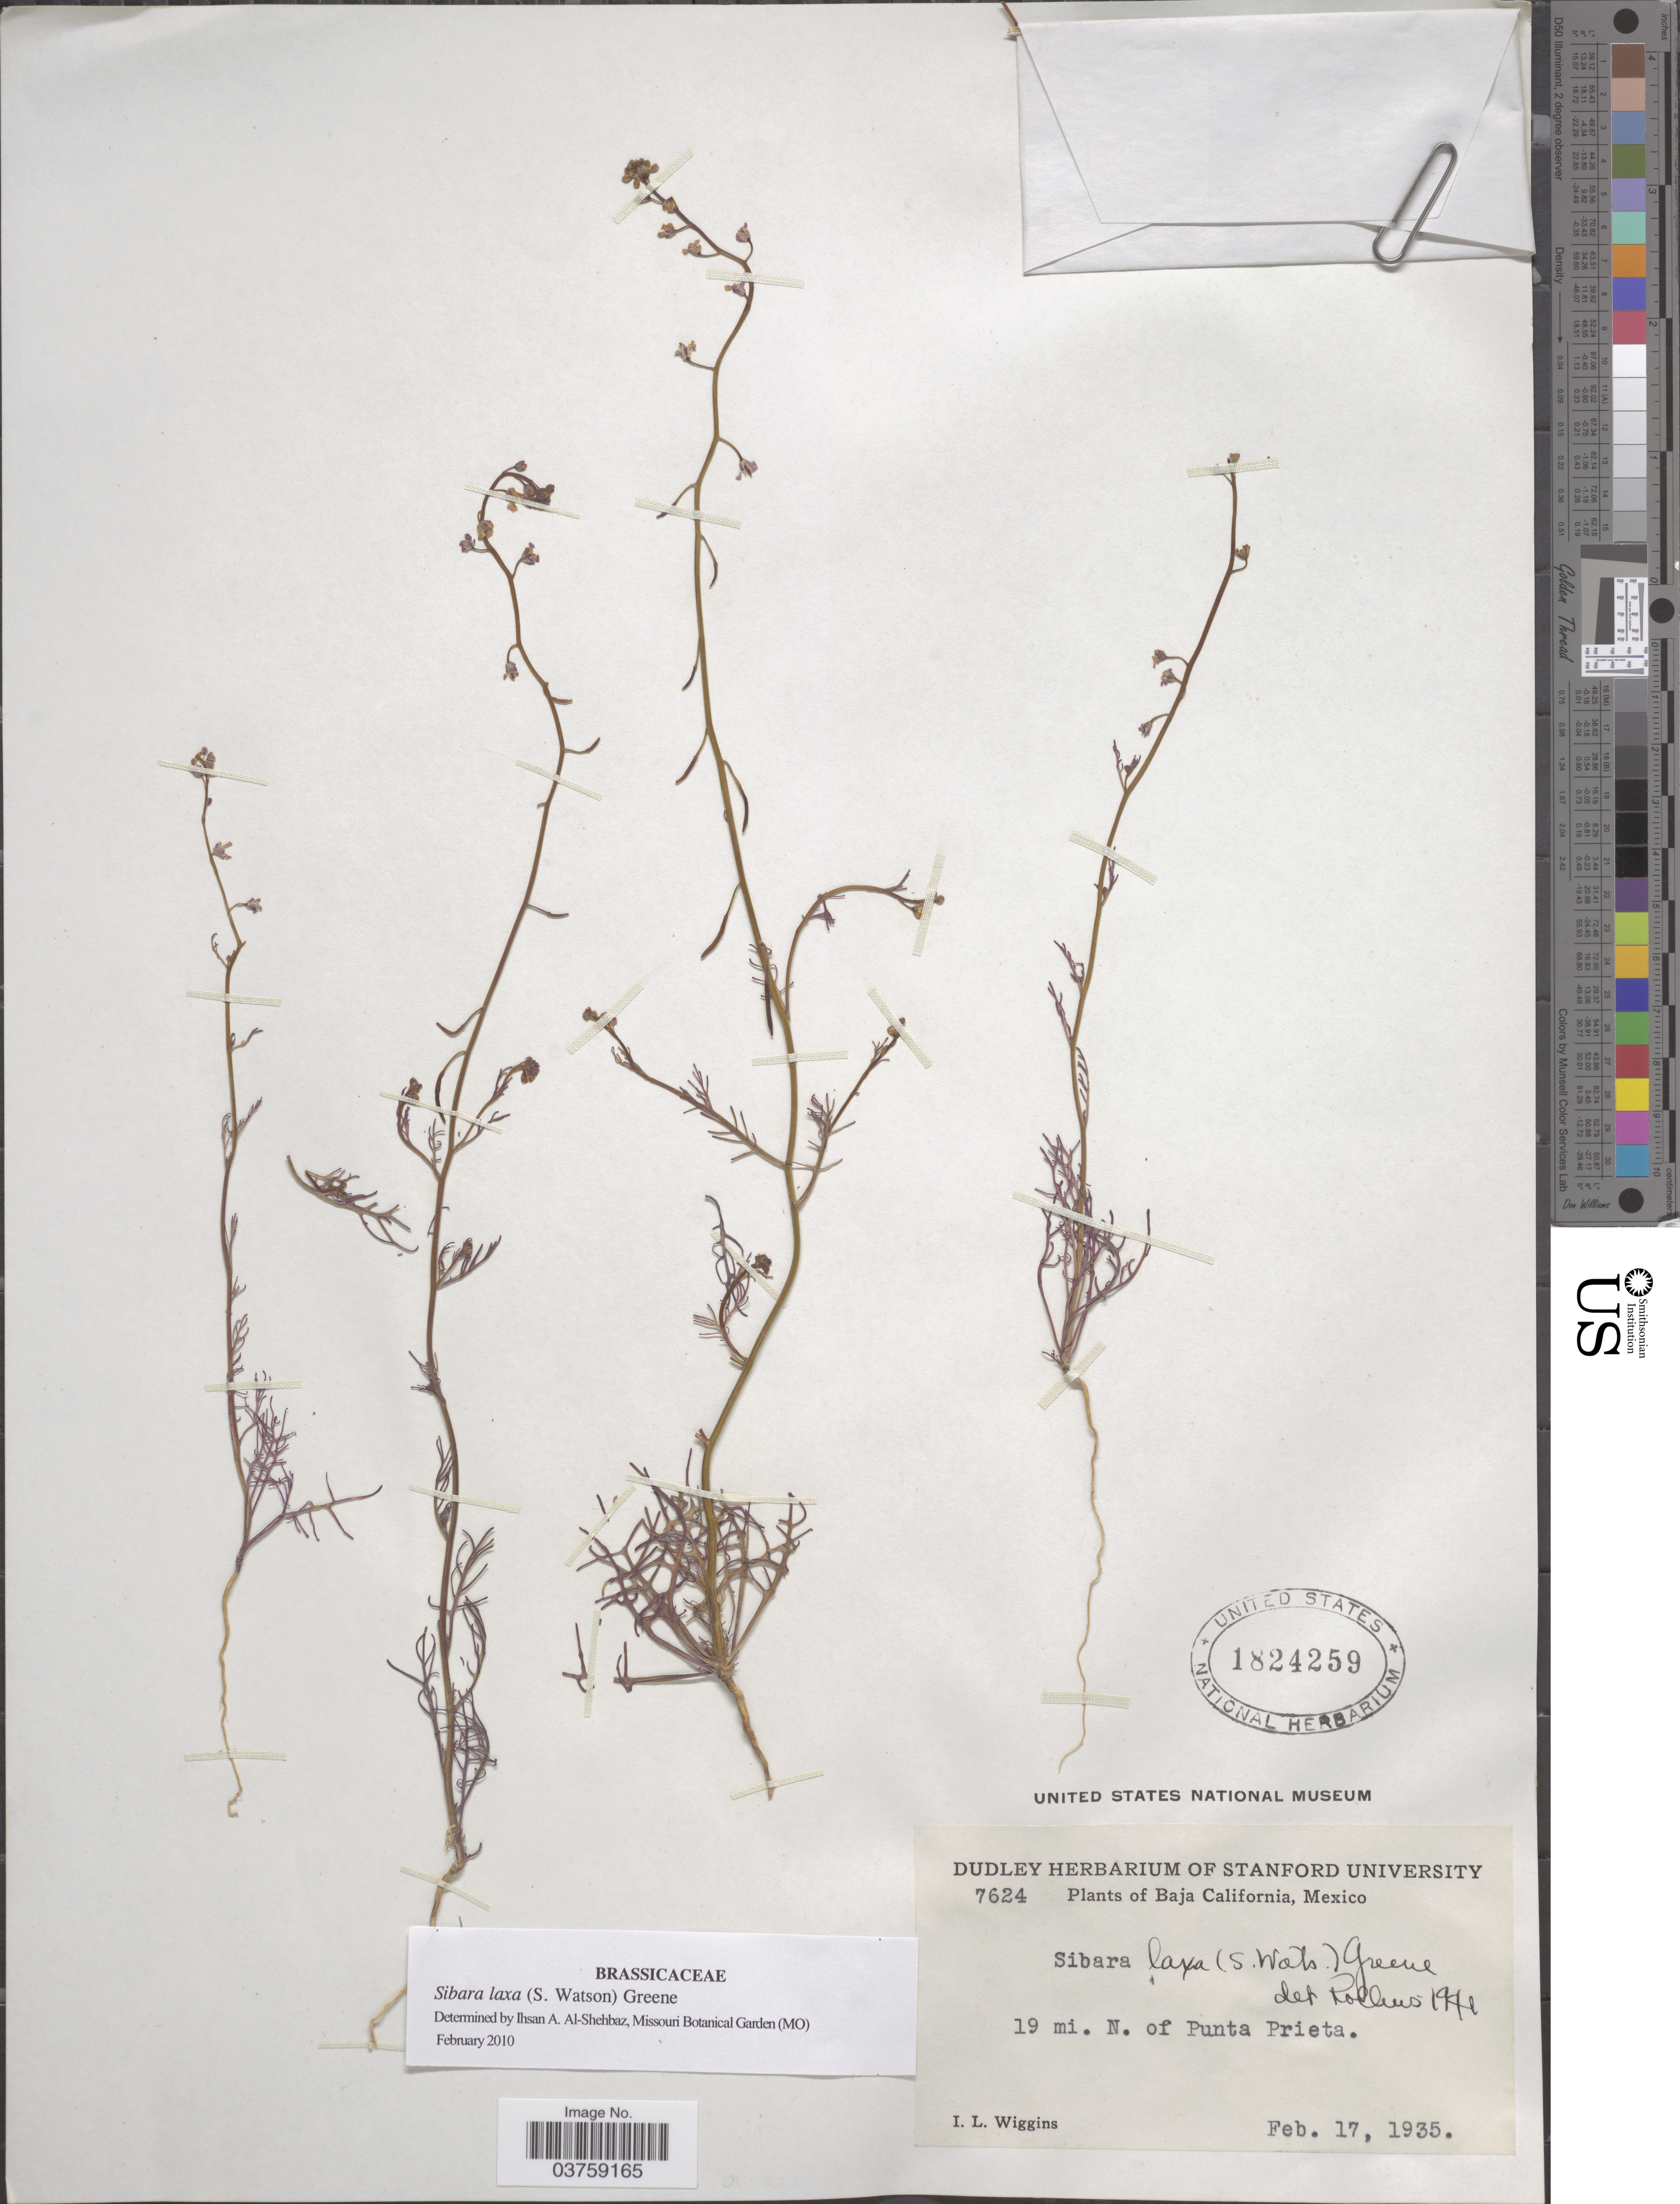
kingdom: Plantae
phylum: Tracheophyta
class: Magnoliopsida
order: Brassicales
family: Brassicaceae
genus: Sibara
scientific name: Sibara laxa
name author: (S. Watson) Greene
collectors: I. L. Wiggins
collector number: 7624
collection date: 1935-02-17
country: Mexico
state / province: Baja California Norte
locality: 19 mi. N. of Punta Prieta.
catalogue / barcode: US 1824259